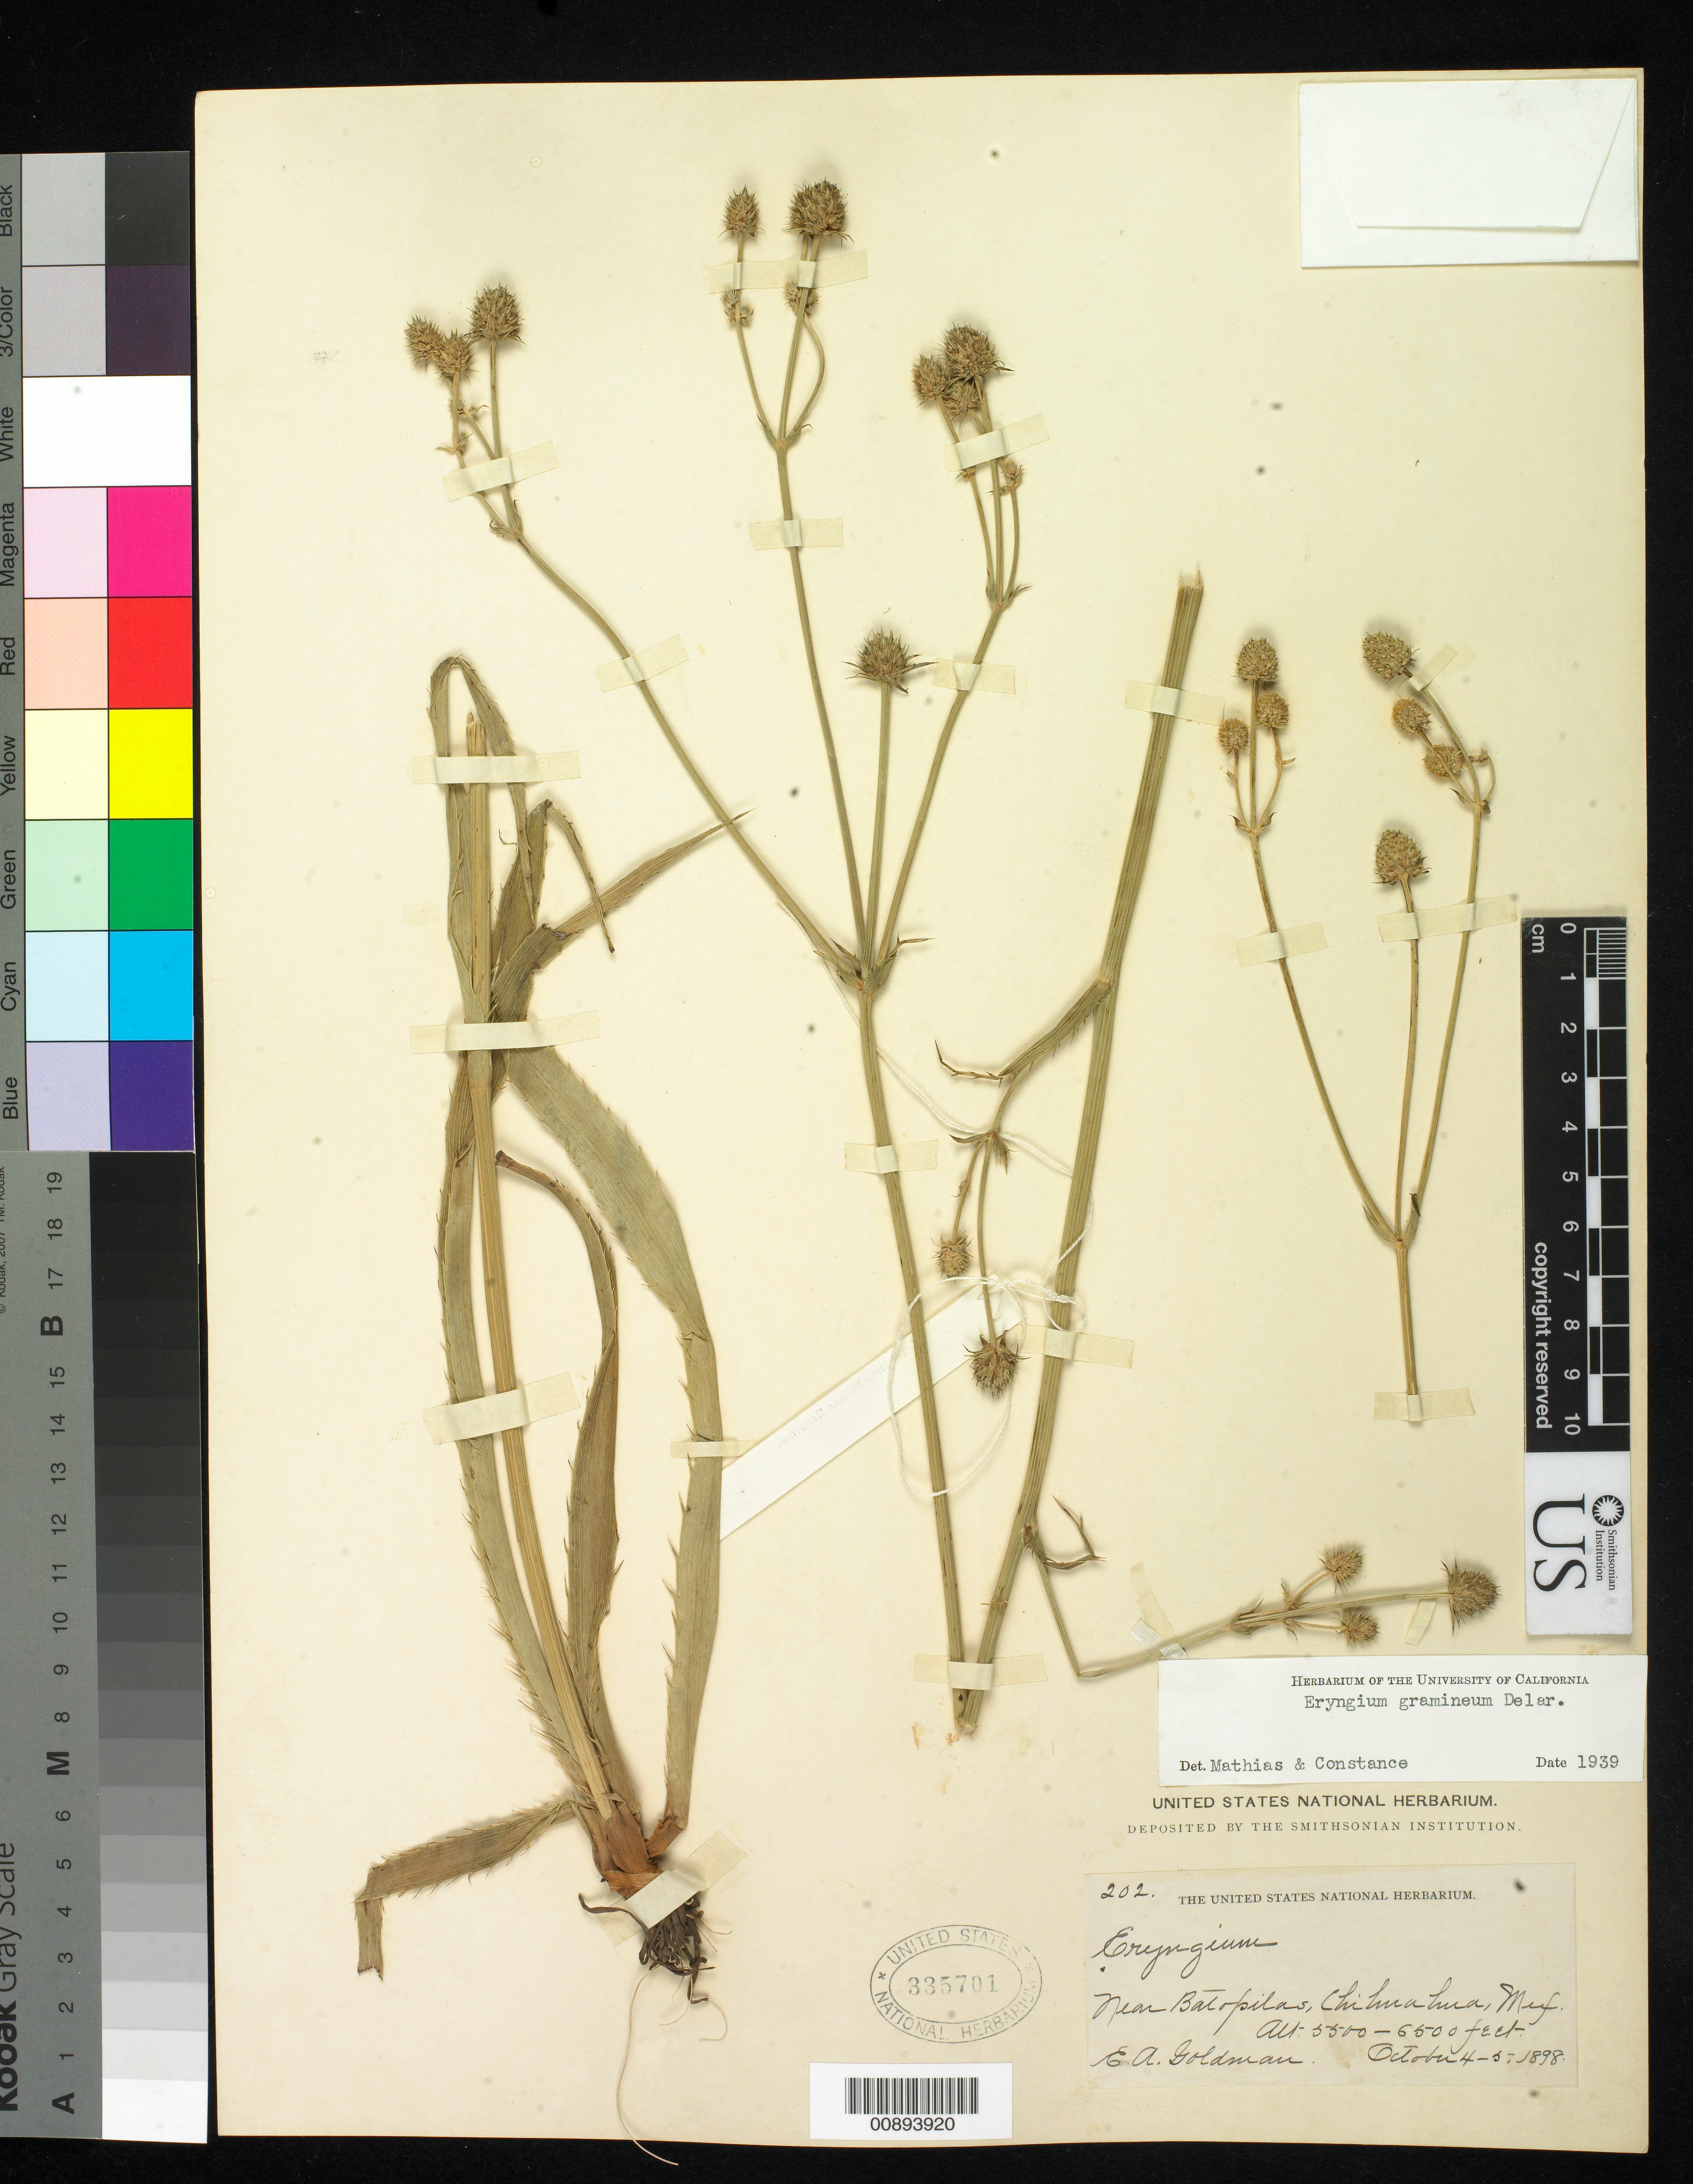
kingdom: Plantae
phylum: Tracheophyta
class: Magnoliopsida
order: Apiales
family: Apiaceae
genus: Eryngium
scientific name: Eryngium gramineum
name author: F. Delaroche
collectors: E. A. Goldman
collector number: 202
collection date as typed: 04 Oct 1898 to 05 Oct 1898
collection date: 1898-10-04/1898-10-05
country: Mexico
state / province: Chihuahua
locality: Near Batopilas, Chihuahua.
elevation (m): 1676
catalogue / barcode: US 335701